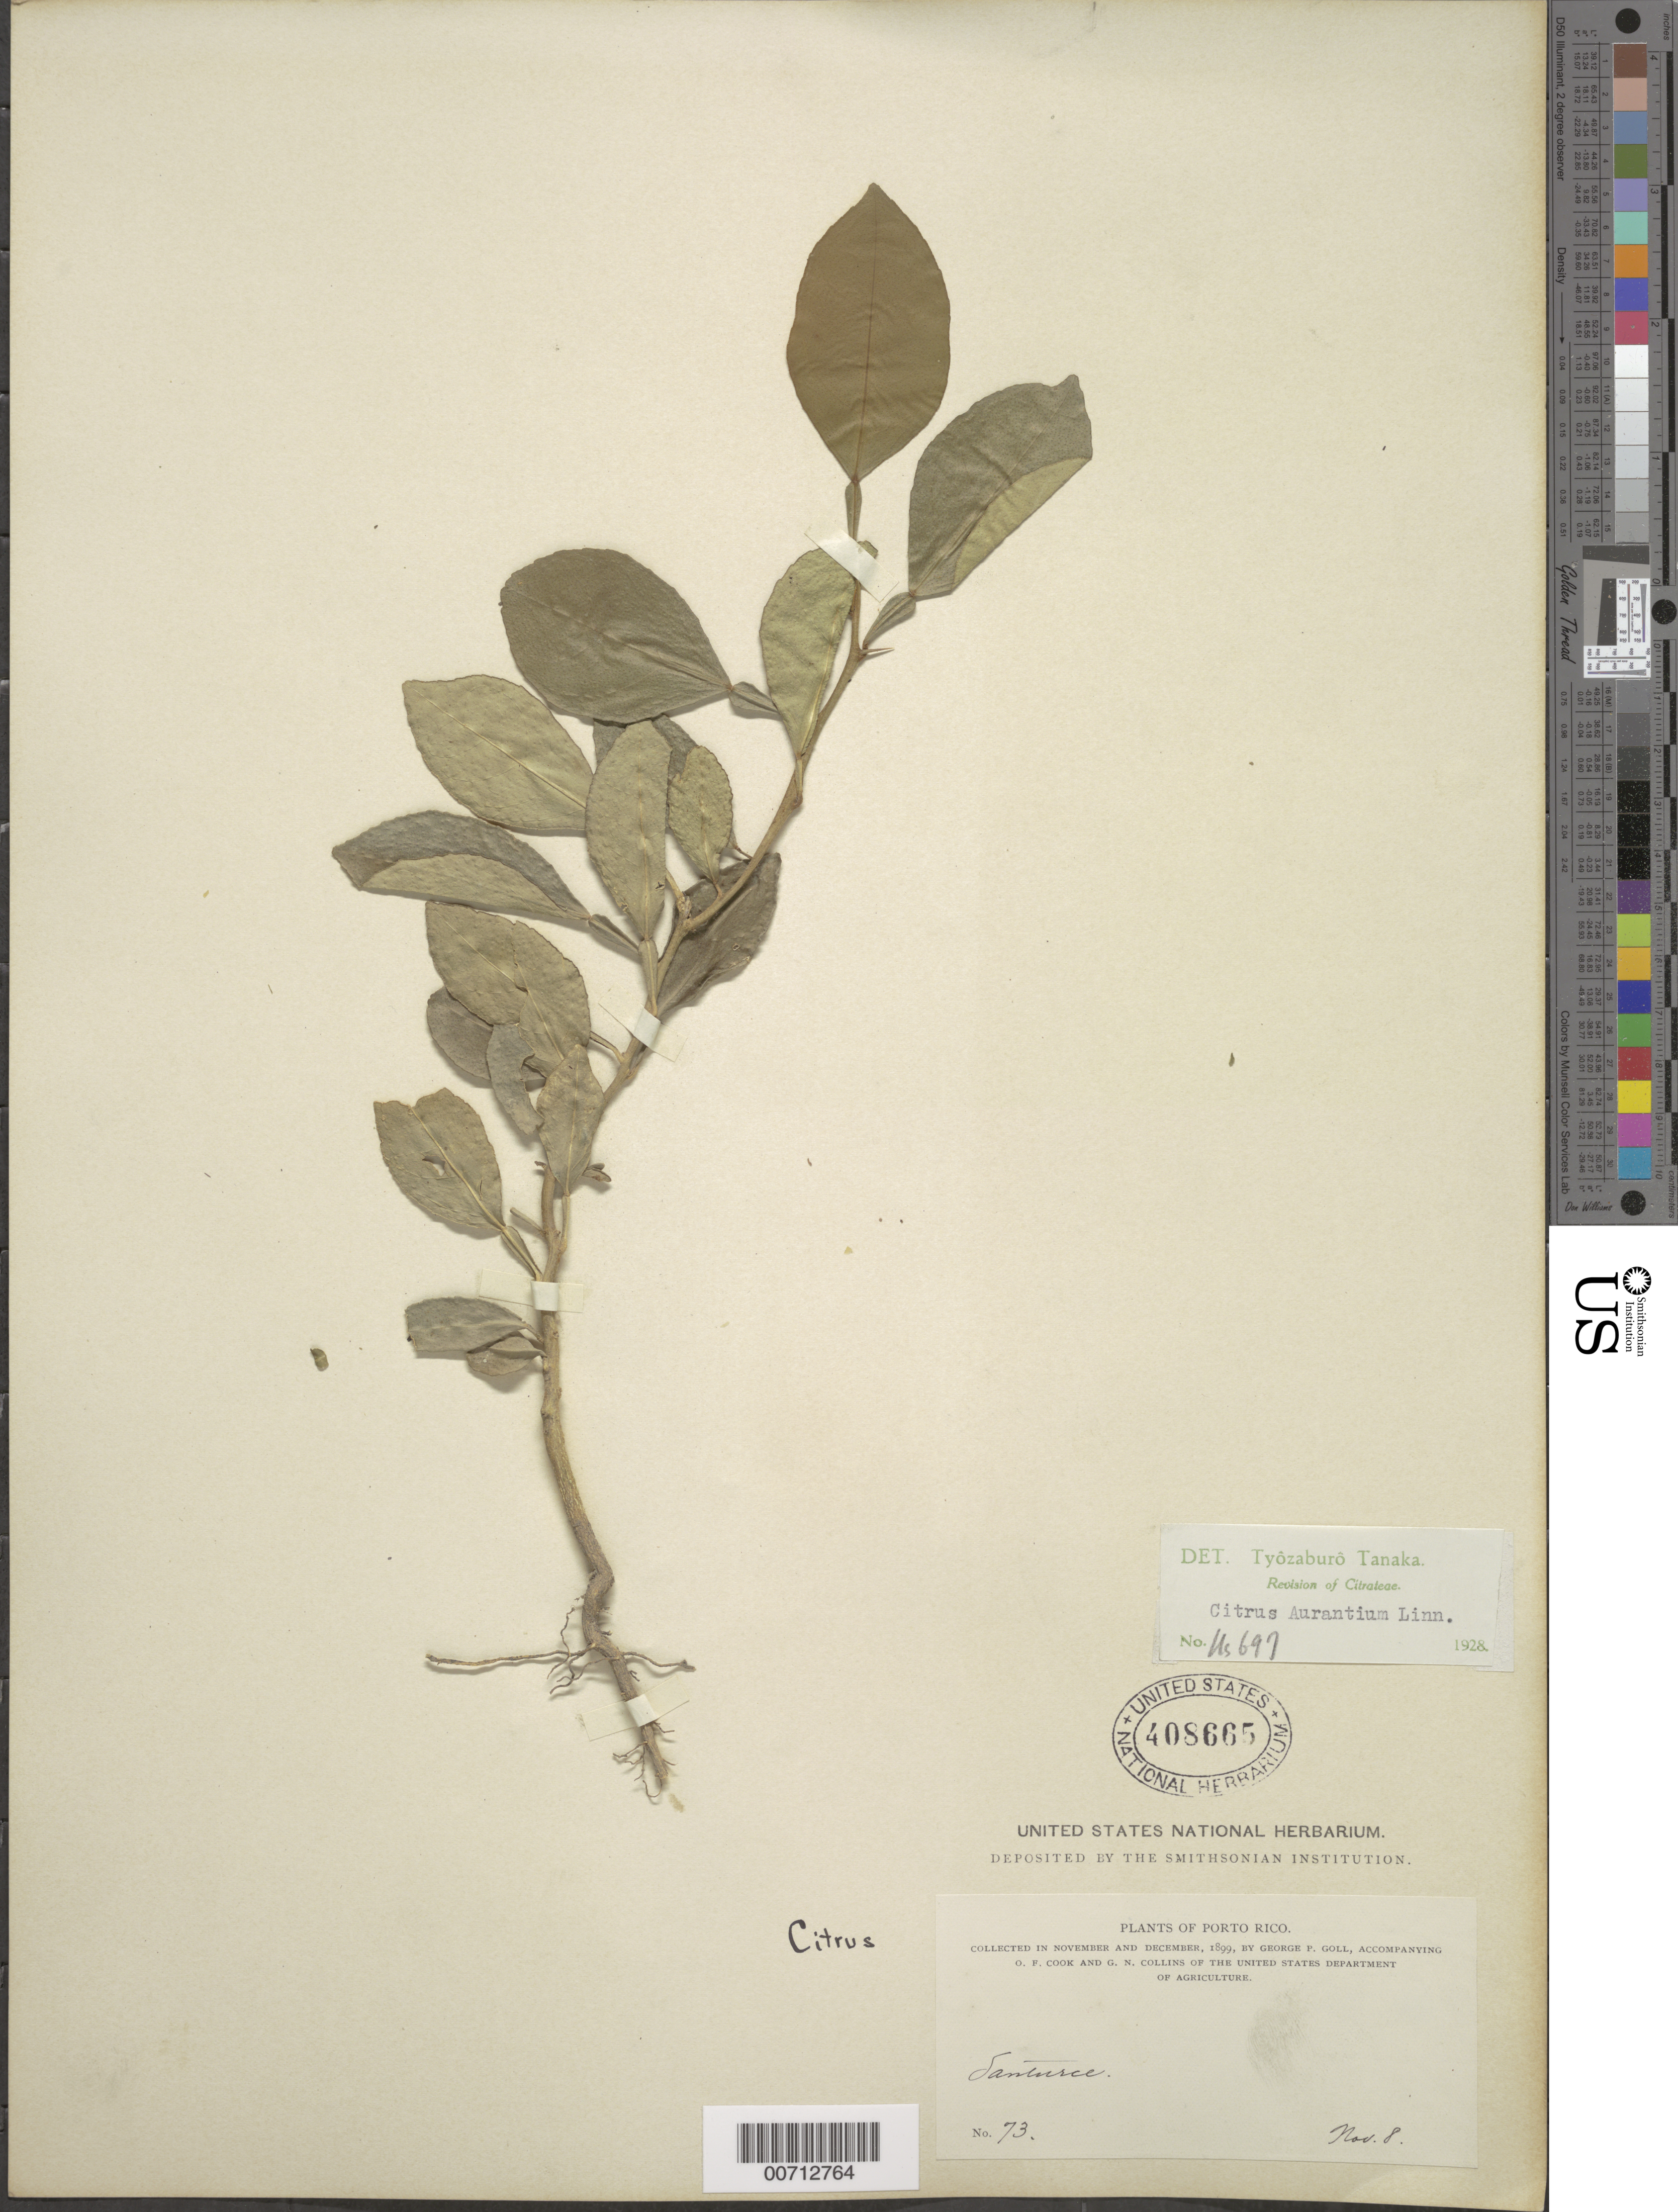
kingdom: Plantae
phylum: Tracheophyta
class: Magnoliopsida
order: Sapindales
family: Rutaceae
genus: Citrus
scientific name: Citrus x aurantium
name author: L.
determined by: Tanaka, T.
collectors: G. Goll, O. F. Cook & G. Collins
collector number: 73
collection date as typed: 08 Nov 1899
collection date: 1899-11-08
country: Puerto Rico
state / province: Santurce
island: Greater Antilles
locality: Santurce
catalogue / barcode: US 408665